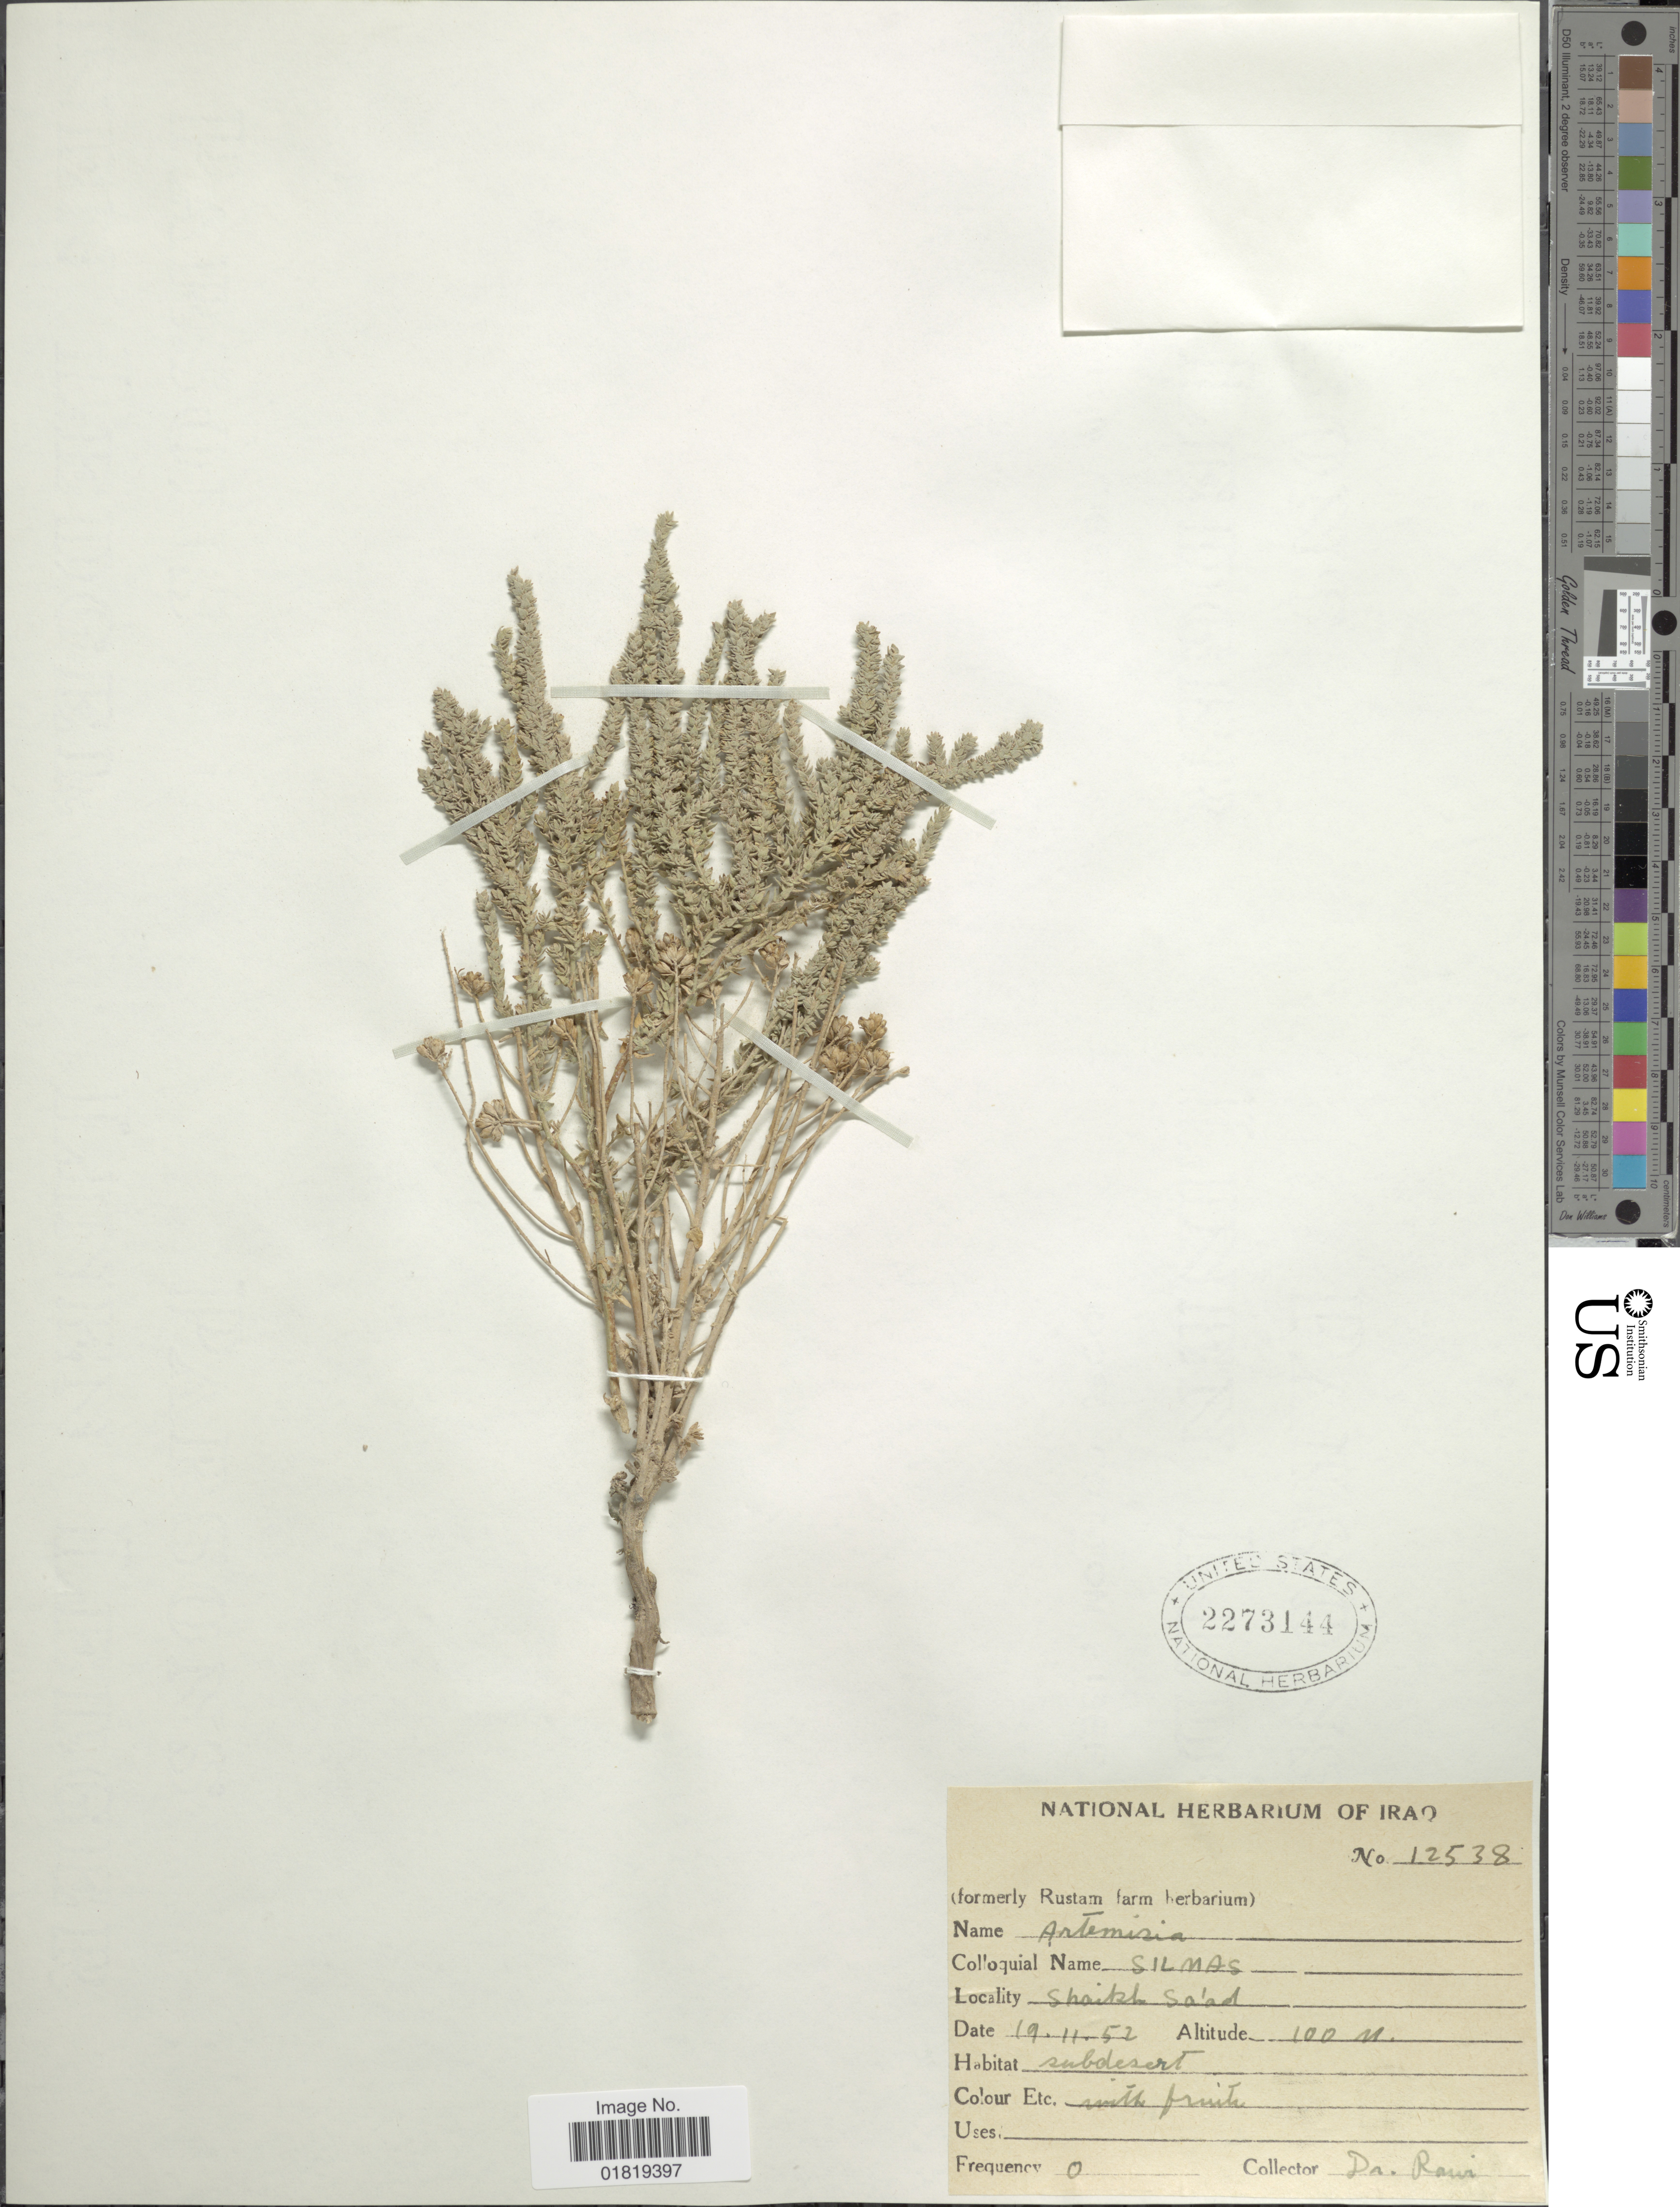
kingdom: Plantae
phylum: Tracheophyta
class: Magnoliopsida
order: Asterales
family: Asteraceae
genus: Artemisia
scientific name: Artemisia sp.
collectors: -. Rawi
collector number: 12538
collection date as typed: Transcribed d/m/y: 19/11/52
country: Iraq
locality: Shaikh Sa'ad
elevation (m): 100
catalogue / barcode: US 2273144